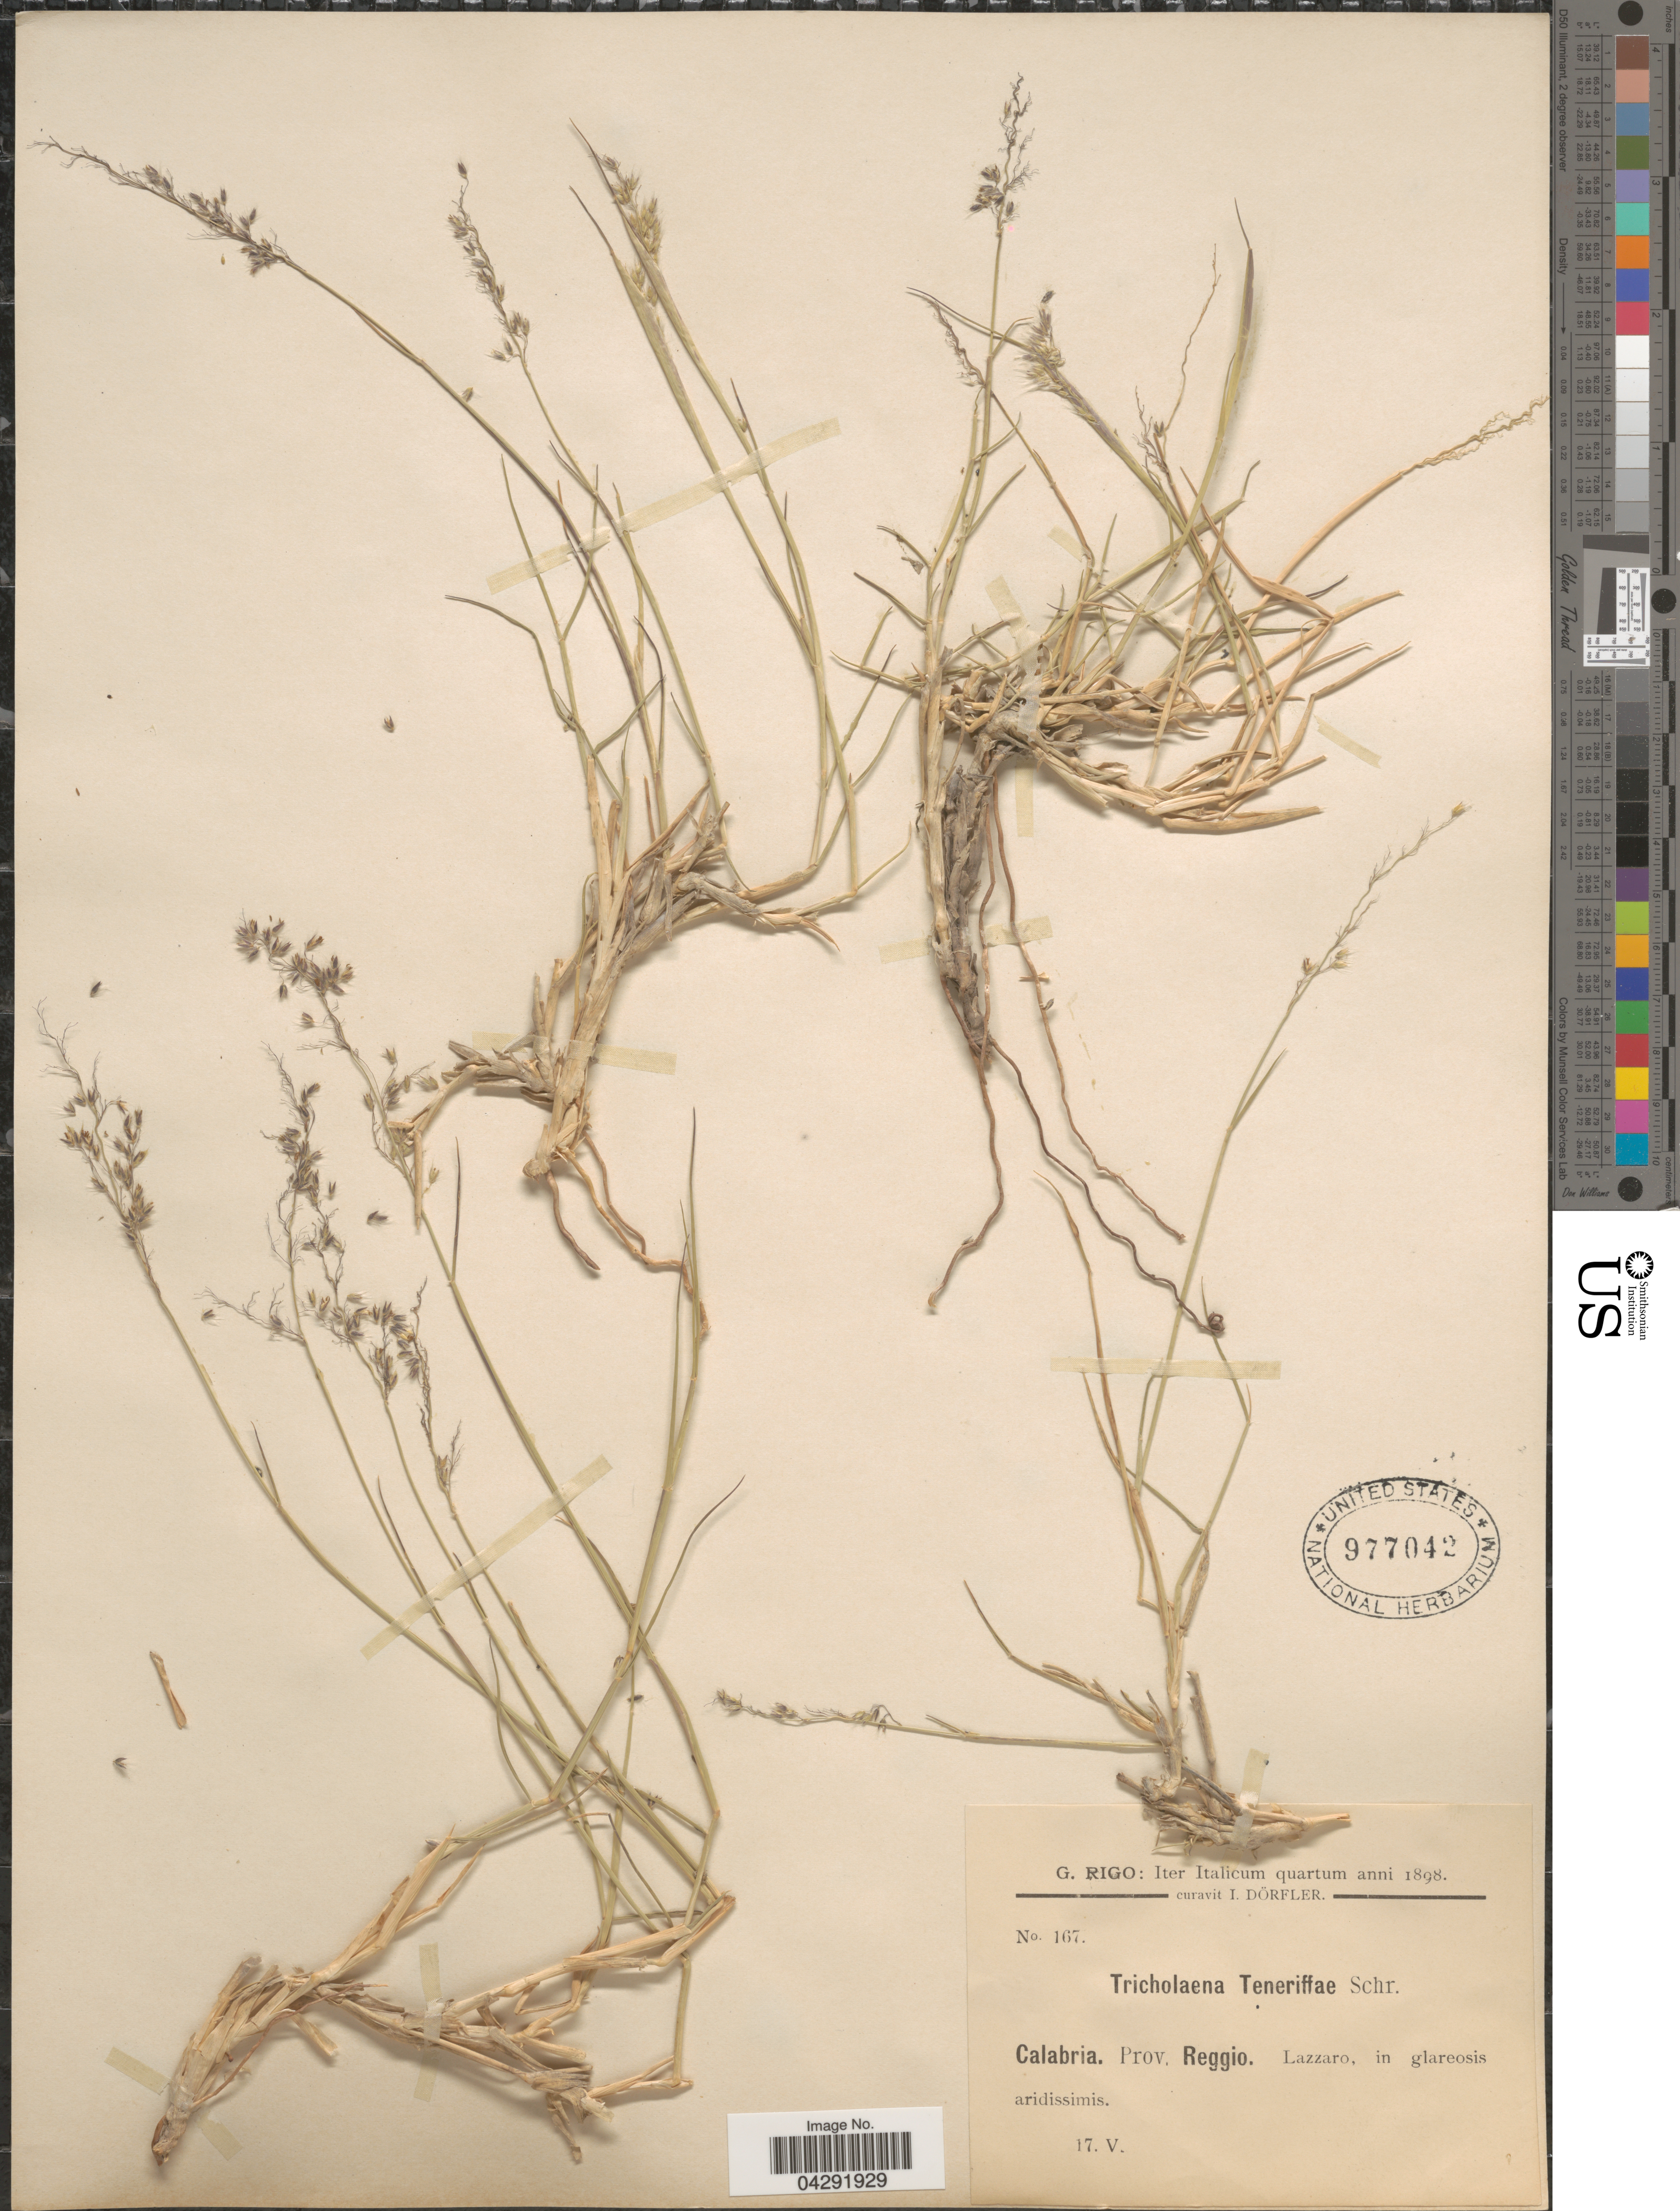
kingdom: Plantae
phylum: Tracheophyta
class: Liliopsida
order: Poales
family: Poaceae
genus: Tricholaena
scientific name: Tricholaena teneriffae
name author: (L.) Link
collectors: G. Rigo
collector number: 167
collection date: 1898-05-17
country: Italy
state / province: Calabria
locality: Iter Italicum quartum anni 1898. Prov. Reggio. Lazzaro, in glareosis aridissimis.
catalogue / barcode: US 977042